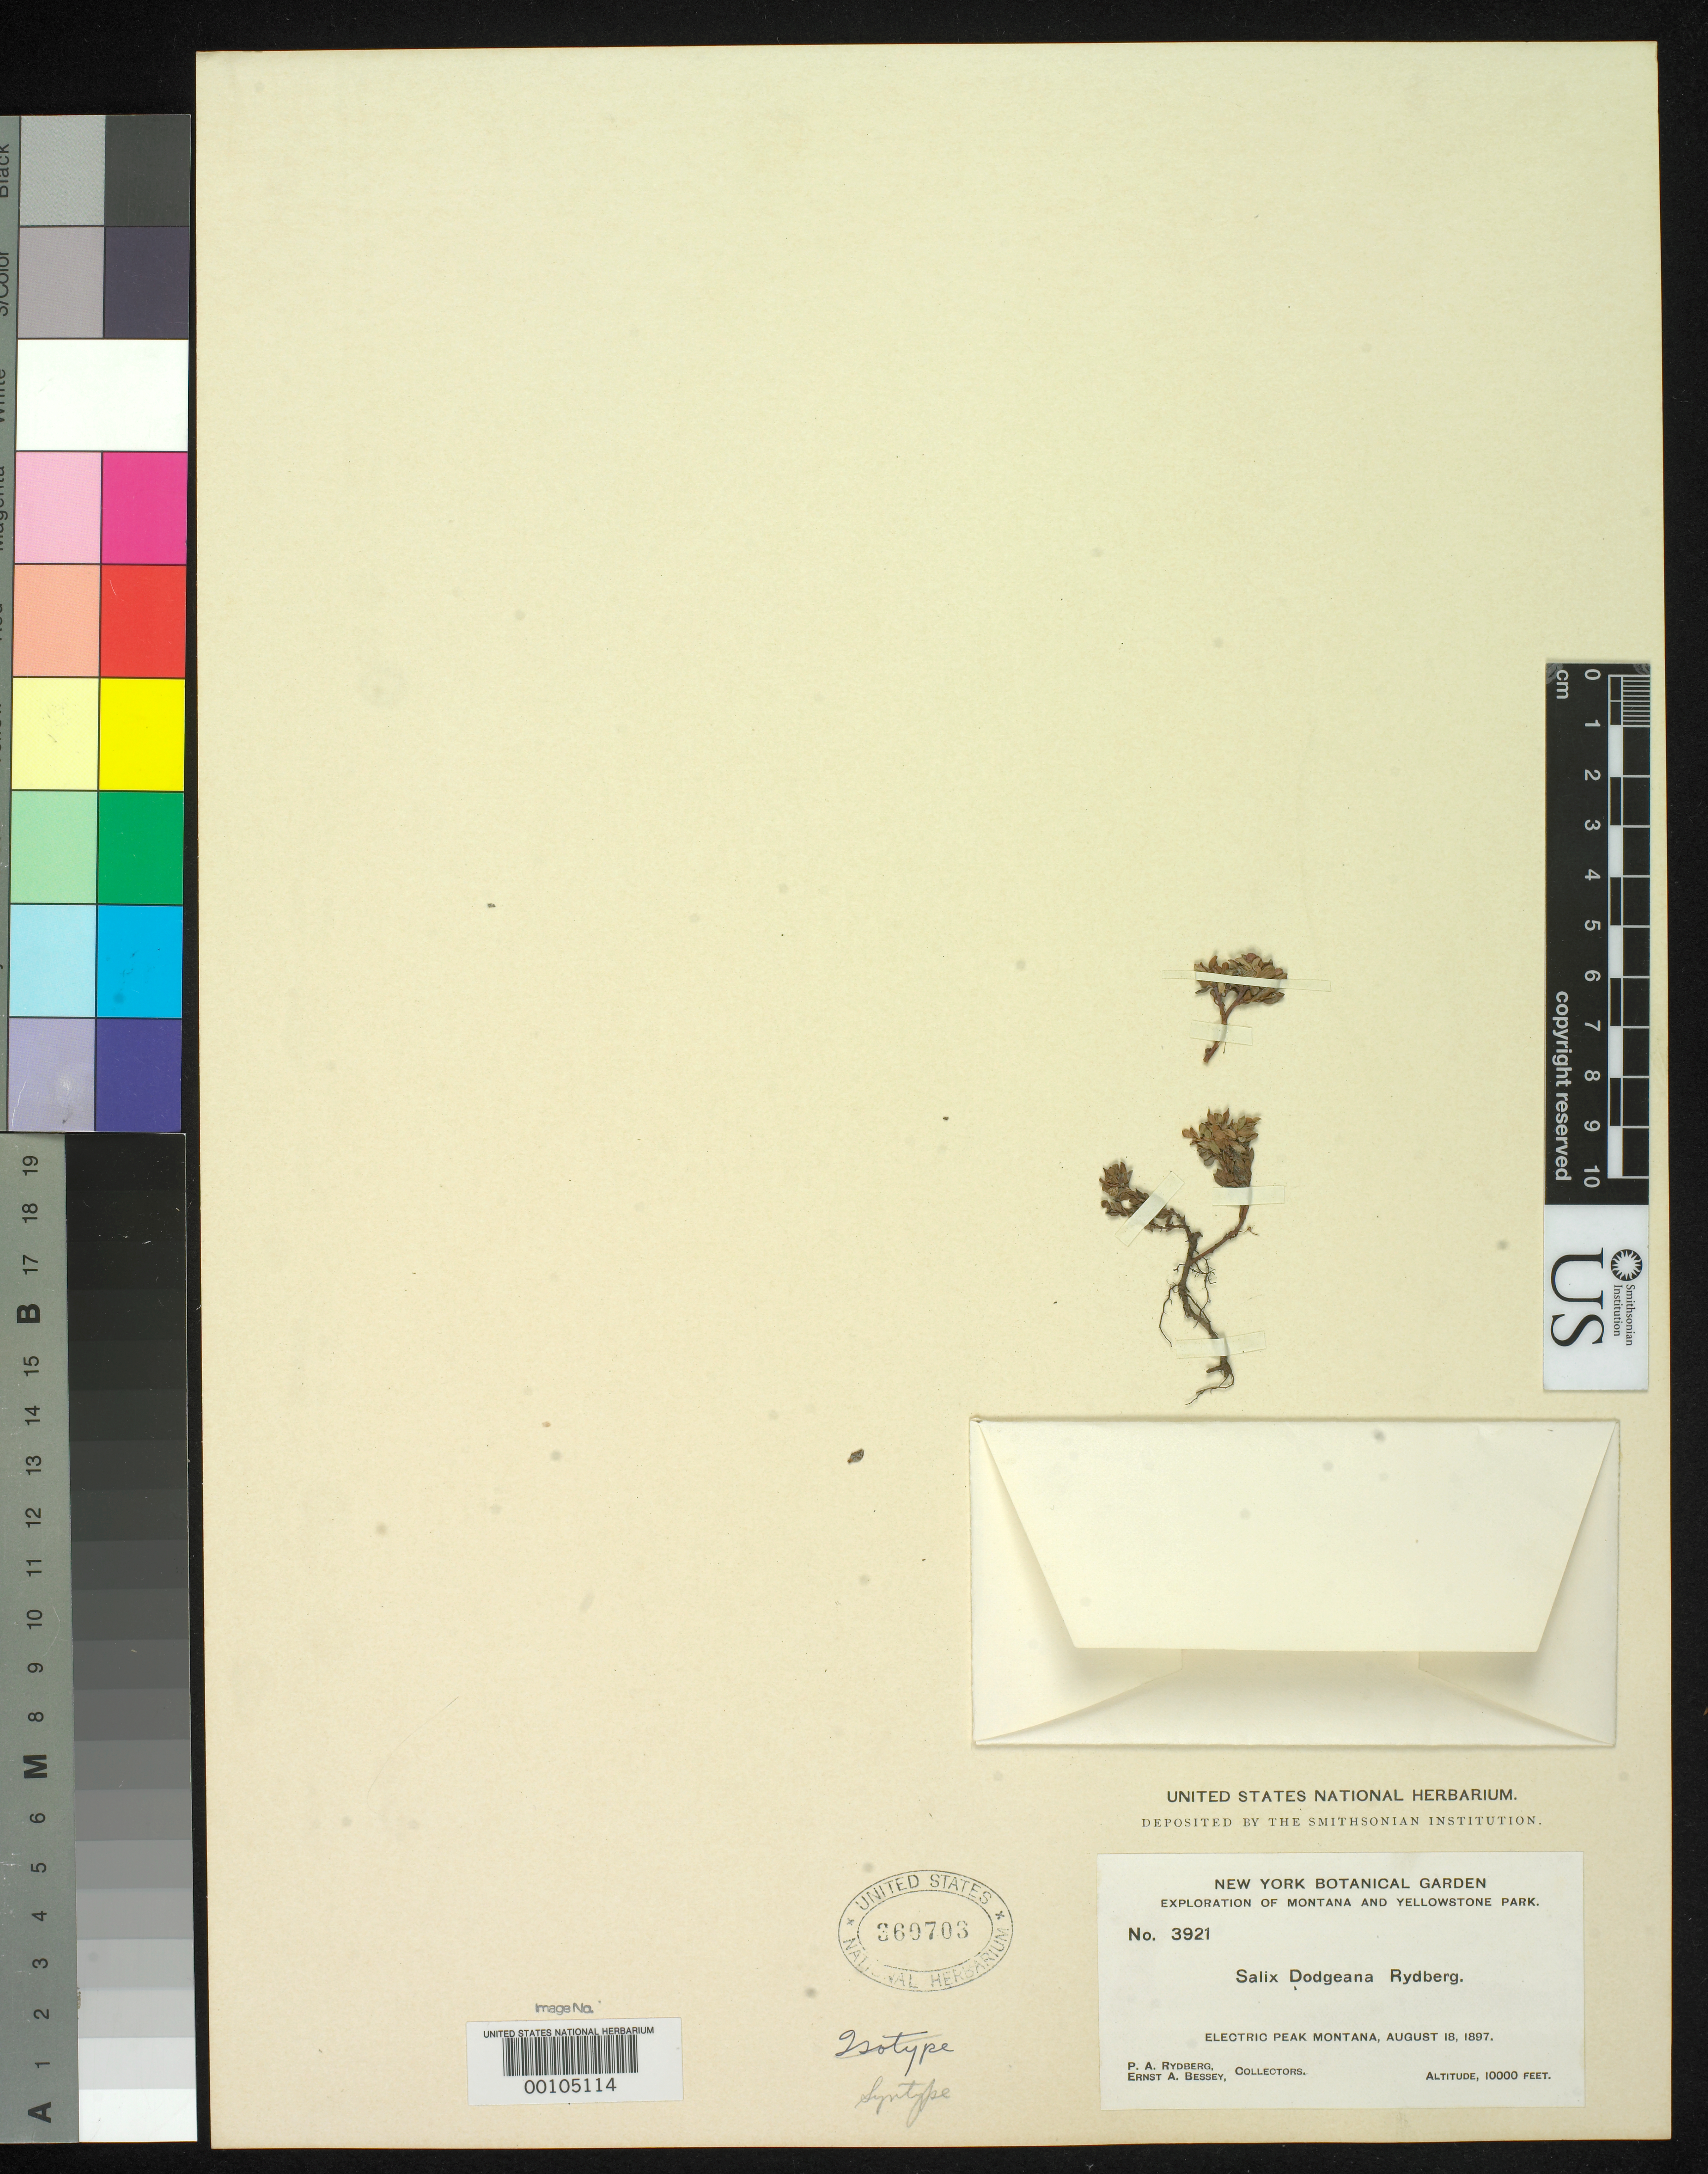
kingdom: Plantae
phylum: Tracheophyta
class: Magnoliopsida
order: Malpighiales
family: Salicaceae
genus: Salix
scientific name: Salix dodgeana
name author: Rydb.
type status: Isolectotype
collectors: P. A. Rydberg & E. Bessey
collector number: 3921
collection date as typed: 18 Aug 1897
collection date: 1897-08-18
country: United States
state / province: Montana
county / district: Park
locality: Electric Peak, Yellowstone Park.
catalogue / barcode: US 360703